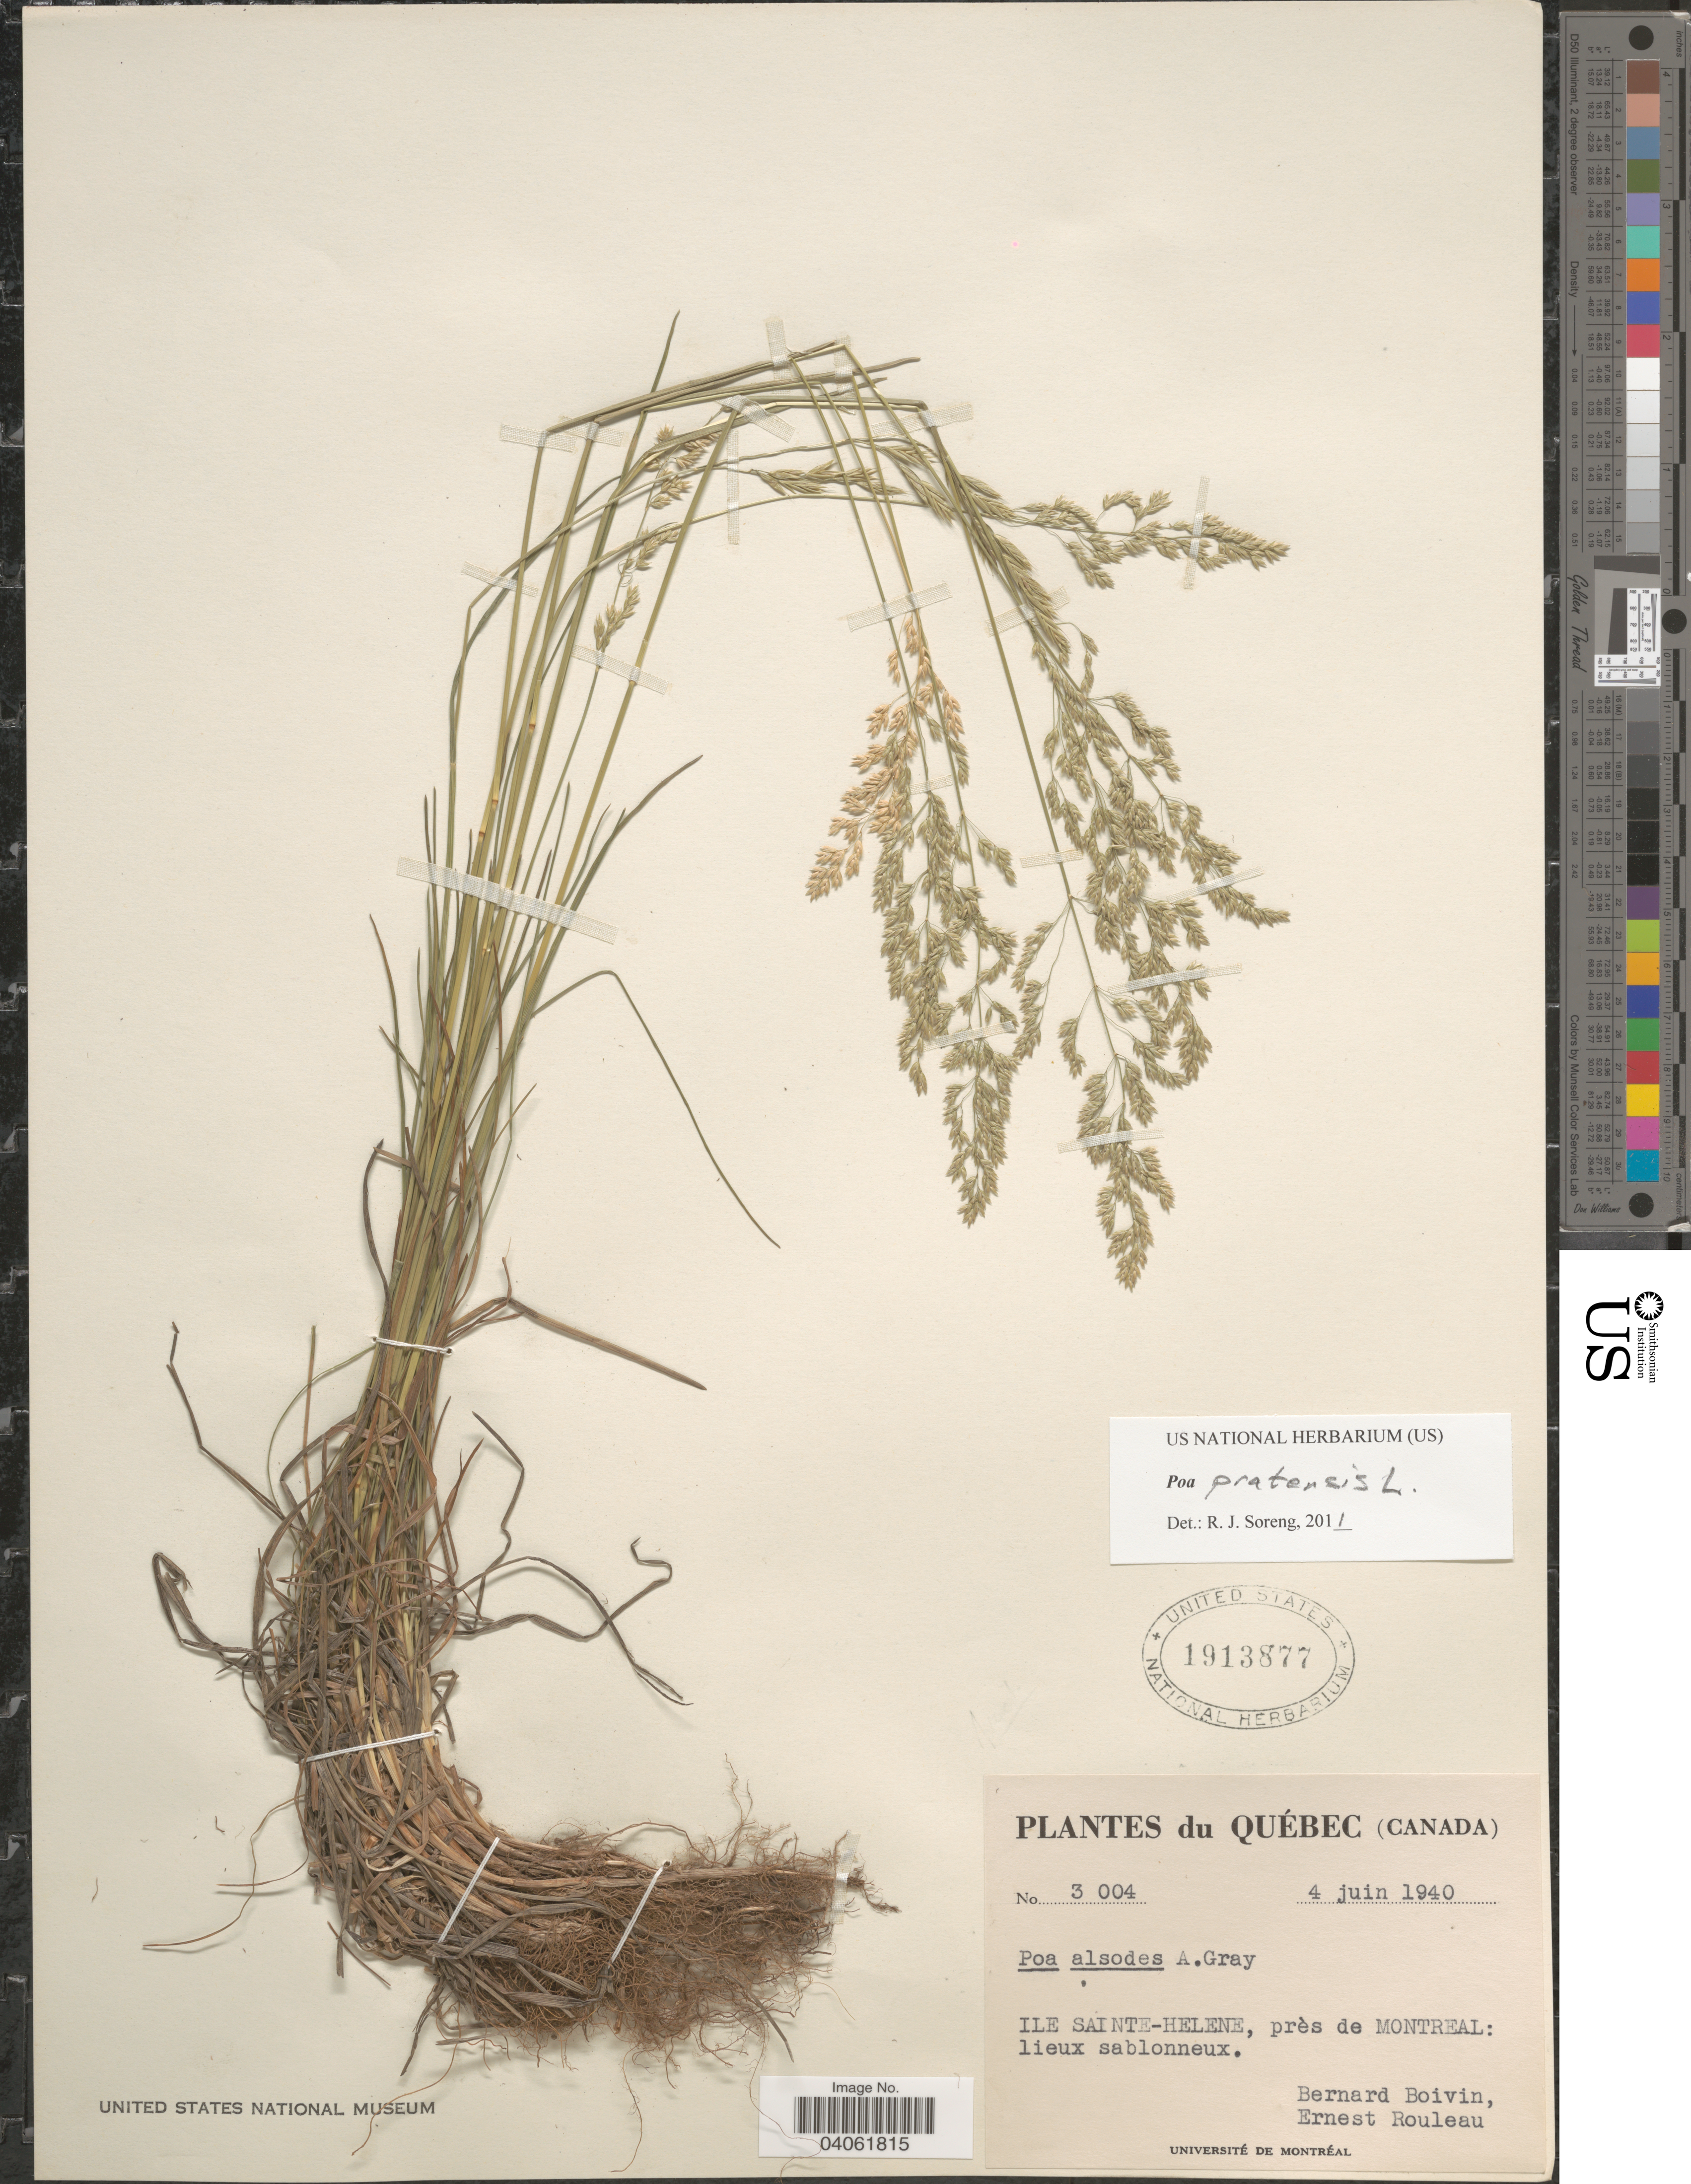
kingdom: Plantae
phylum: Tracheophyta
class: Liliopsida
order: Poales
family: Poaceae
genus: Poa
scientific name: Poa pratensis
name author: L.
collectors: J. R. B. Boivin & J. Rouleau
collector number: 3004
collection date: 1940-06-04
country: Canada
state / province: Quebec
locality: Ile Sainte-Helene, près de Montreal.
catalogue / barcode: US 1913877